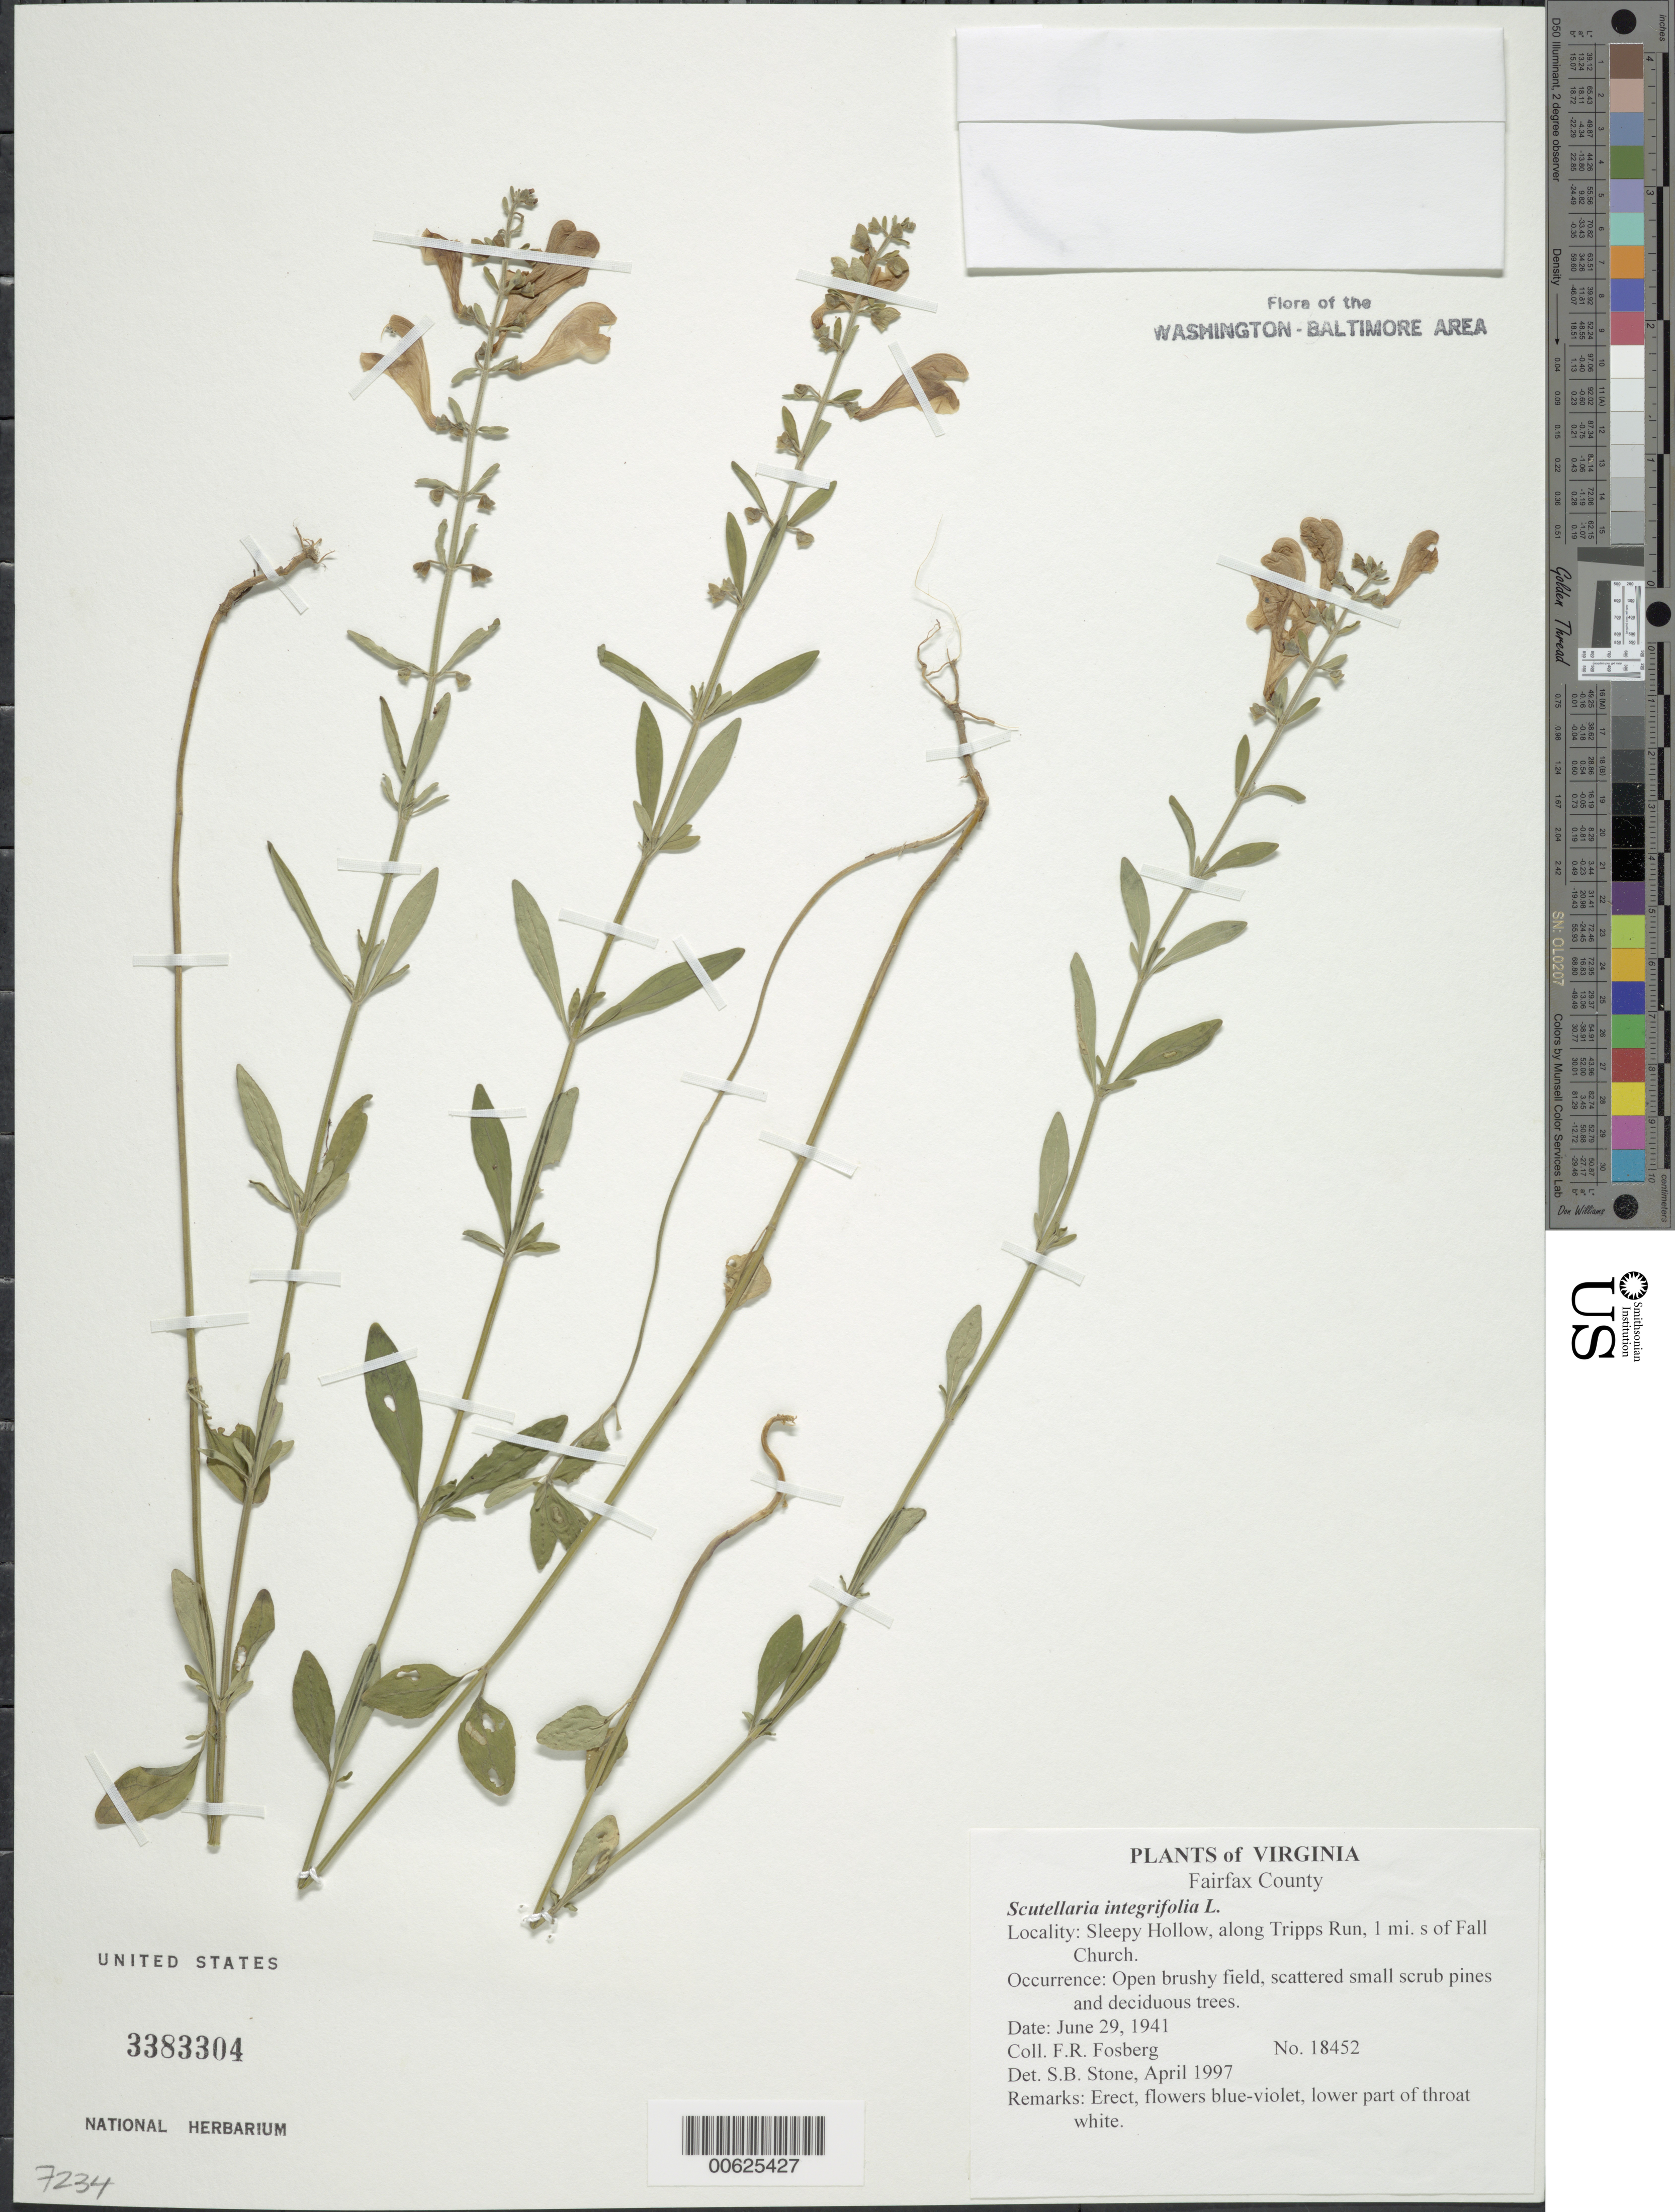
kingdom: Plantae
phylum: Tracheophyta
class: Magnoliopsida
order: Lamiales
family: Lamiaceae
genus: Scutellaria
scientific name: Scutellaria integrifolia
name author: L.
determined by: Stone, S. B.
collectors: F. R. Fosberg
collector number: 18452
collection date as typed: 29 Jun 1941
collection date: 1941-06-29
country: United States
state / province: Virginia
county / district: Fairfax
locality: Sleepy Hollow, along Tripps Run, 1 mi. S of Falls Church.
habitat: Open brushy field, scattered small scrub pines and deciduous trees.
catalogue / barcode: US 3383304